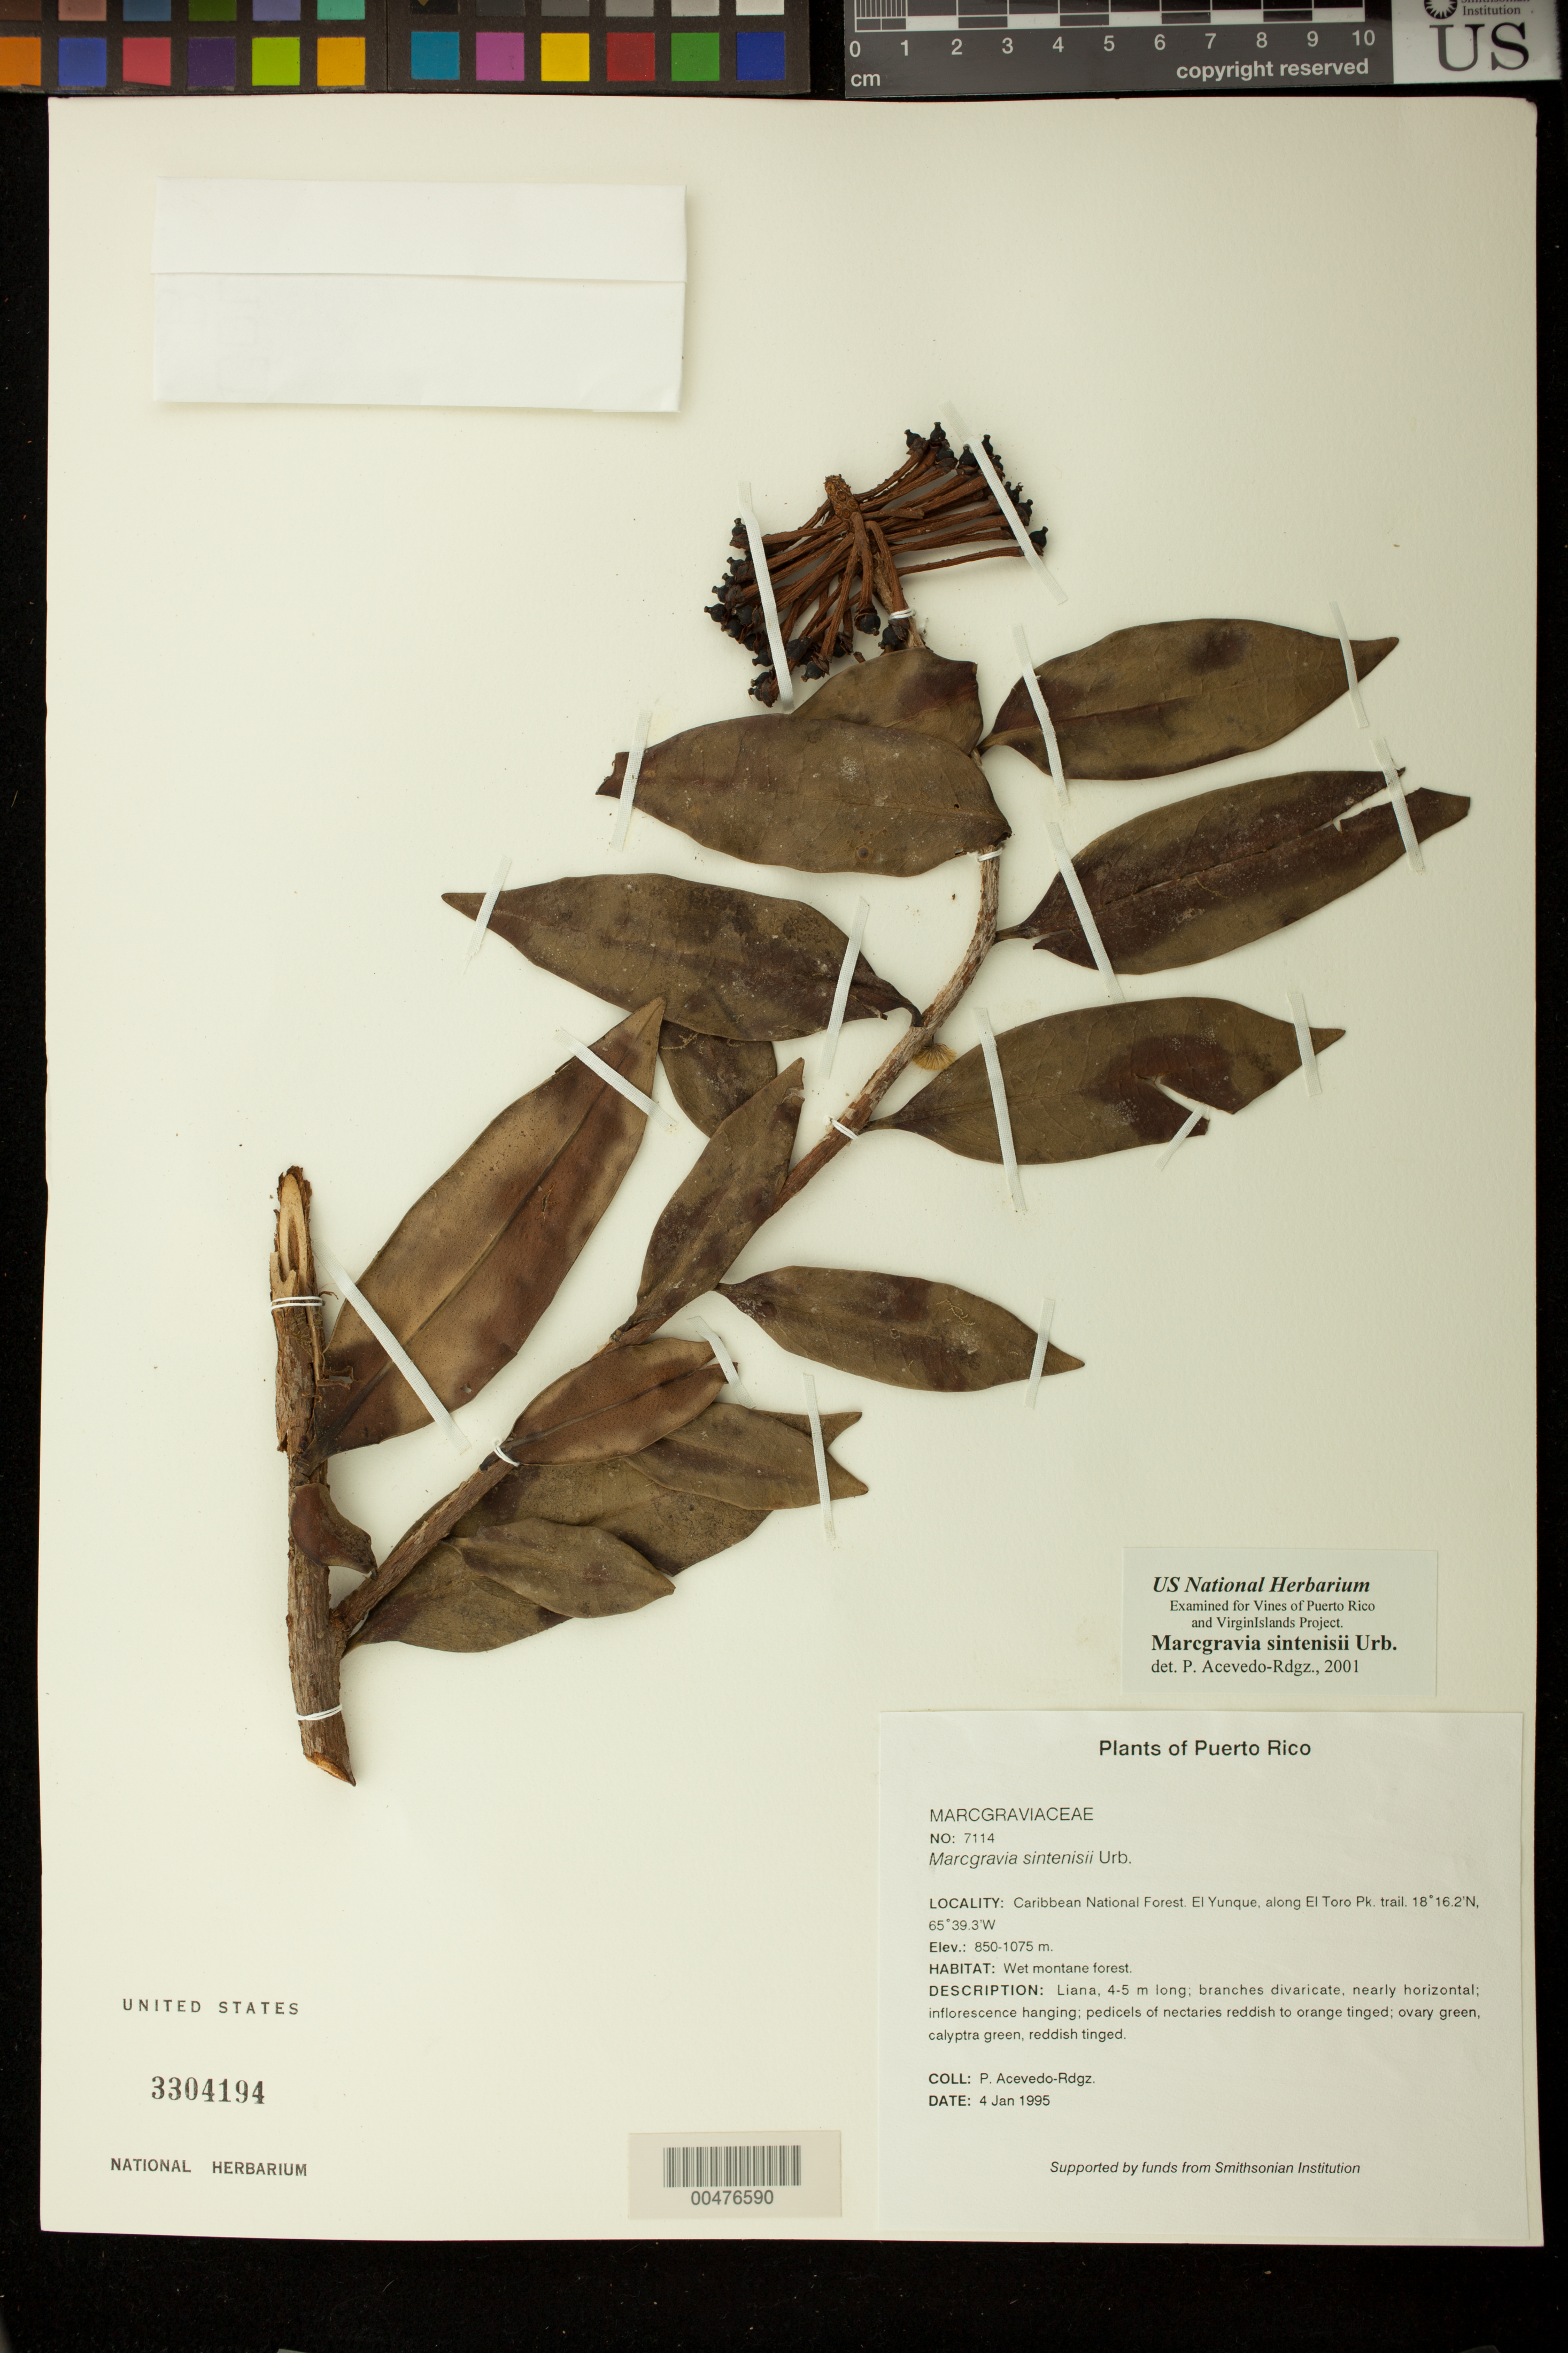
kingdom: Plantae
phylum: Tracheophyta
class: Magnoliopsida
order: Ericales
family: Marcgraviaceae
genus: Marcgravia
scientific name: Marcgravia sintenisii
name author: Urb.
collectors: P. Acevedo-Rodr.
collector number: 7114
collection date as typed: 04 Jan 1995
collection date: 1995-01-04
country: Puerto Rico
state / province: Río Grande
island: Puerto Rico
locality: Río Grande; Caribbean National Forest. El Yunque, along El Toro Pk. trail.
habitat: Wet montane forest.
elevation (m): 850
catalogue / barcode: US 3304194